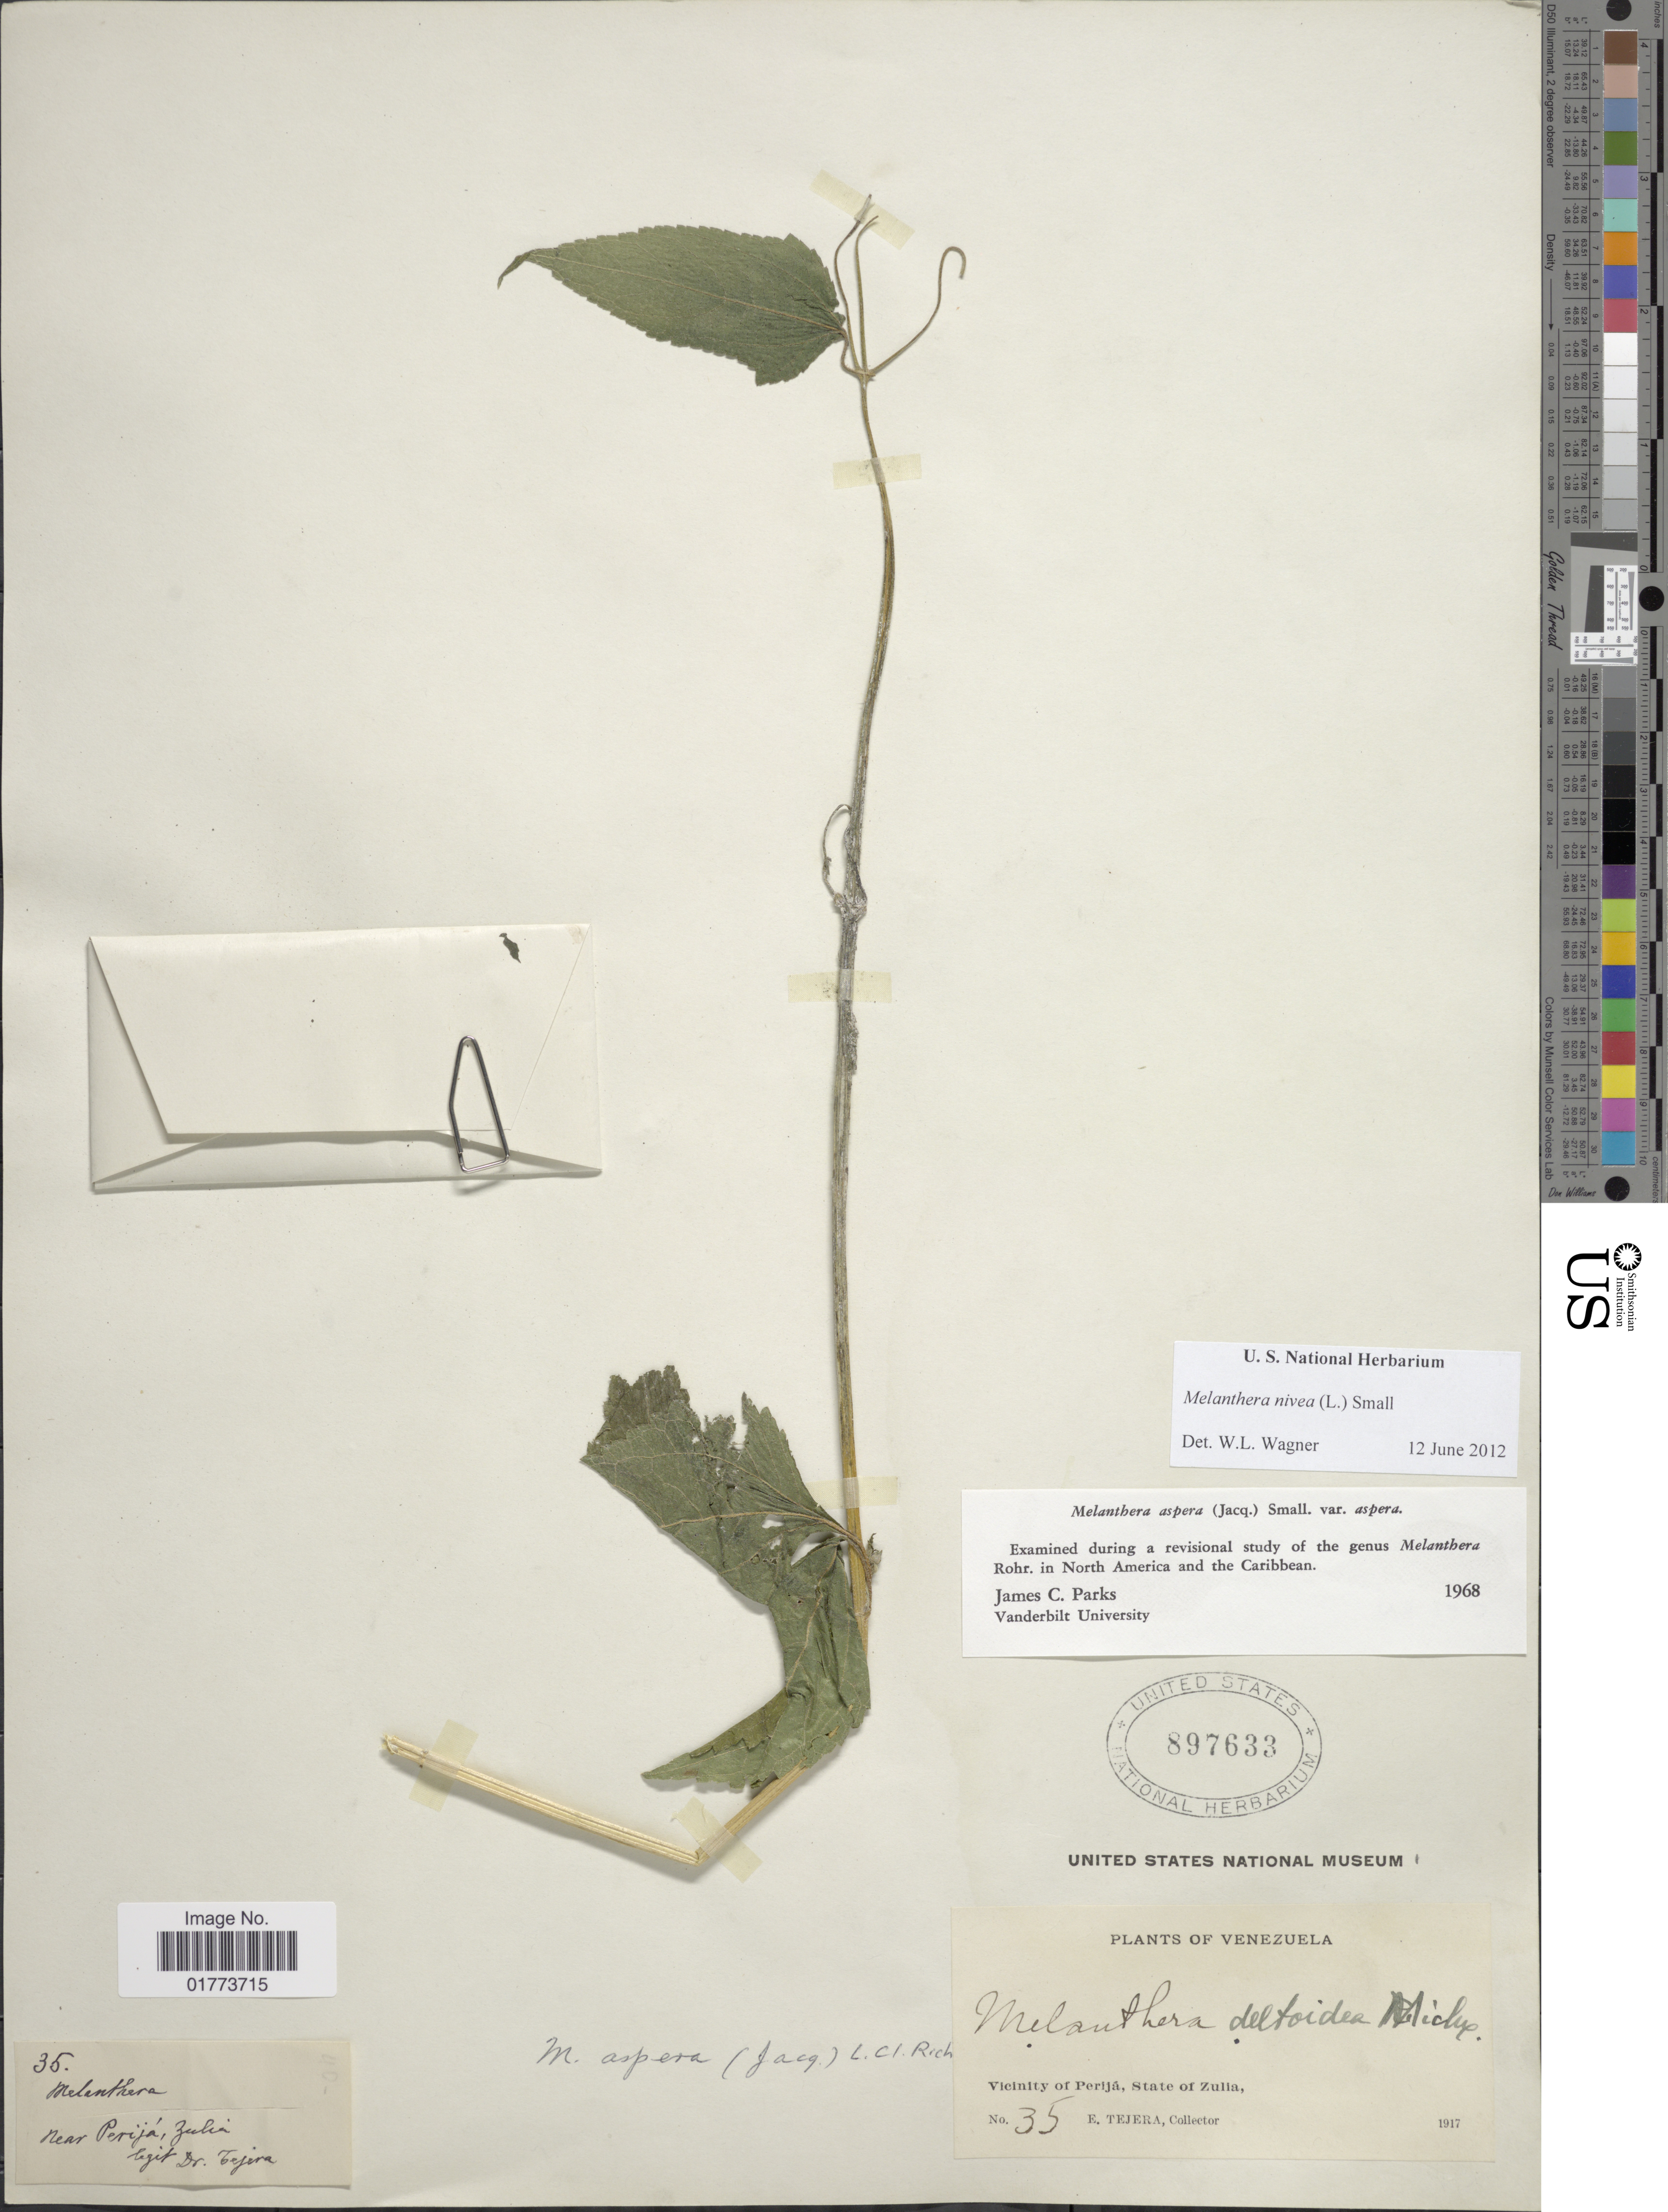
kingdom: Plantae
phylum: Tracheophyta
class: Magnoliopsida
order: Asterales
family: Asteraceae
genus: Melanthera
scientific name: Melanthera nivea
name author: (L.) Small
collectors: E. Tejera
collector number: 35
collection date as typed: Transcribed d/m/y: //19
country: Venezuela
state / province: Zulia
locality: Vicinity of Perija, State of Zulia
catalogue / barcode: US 897633